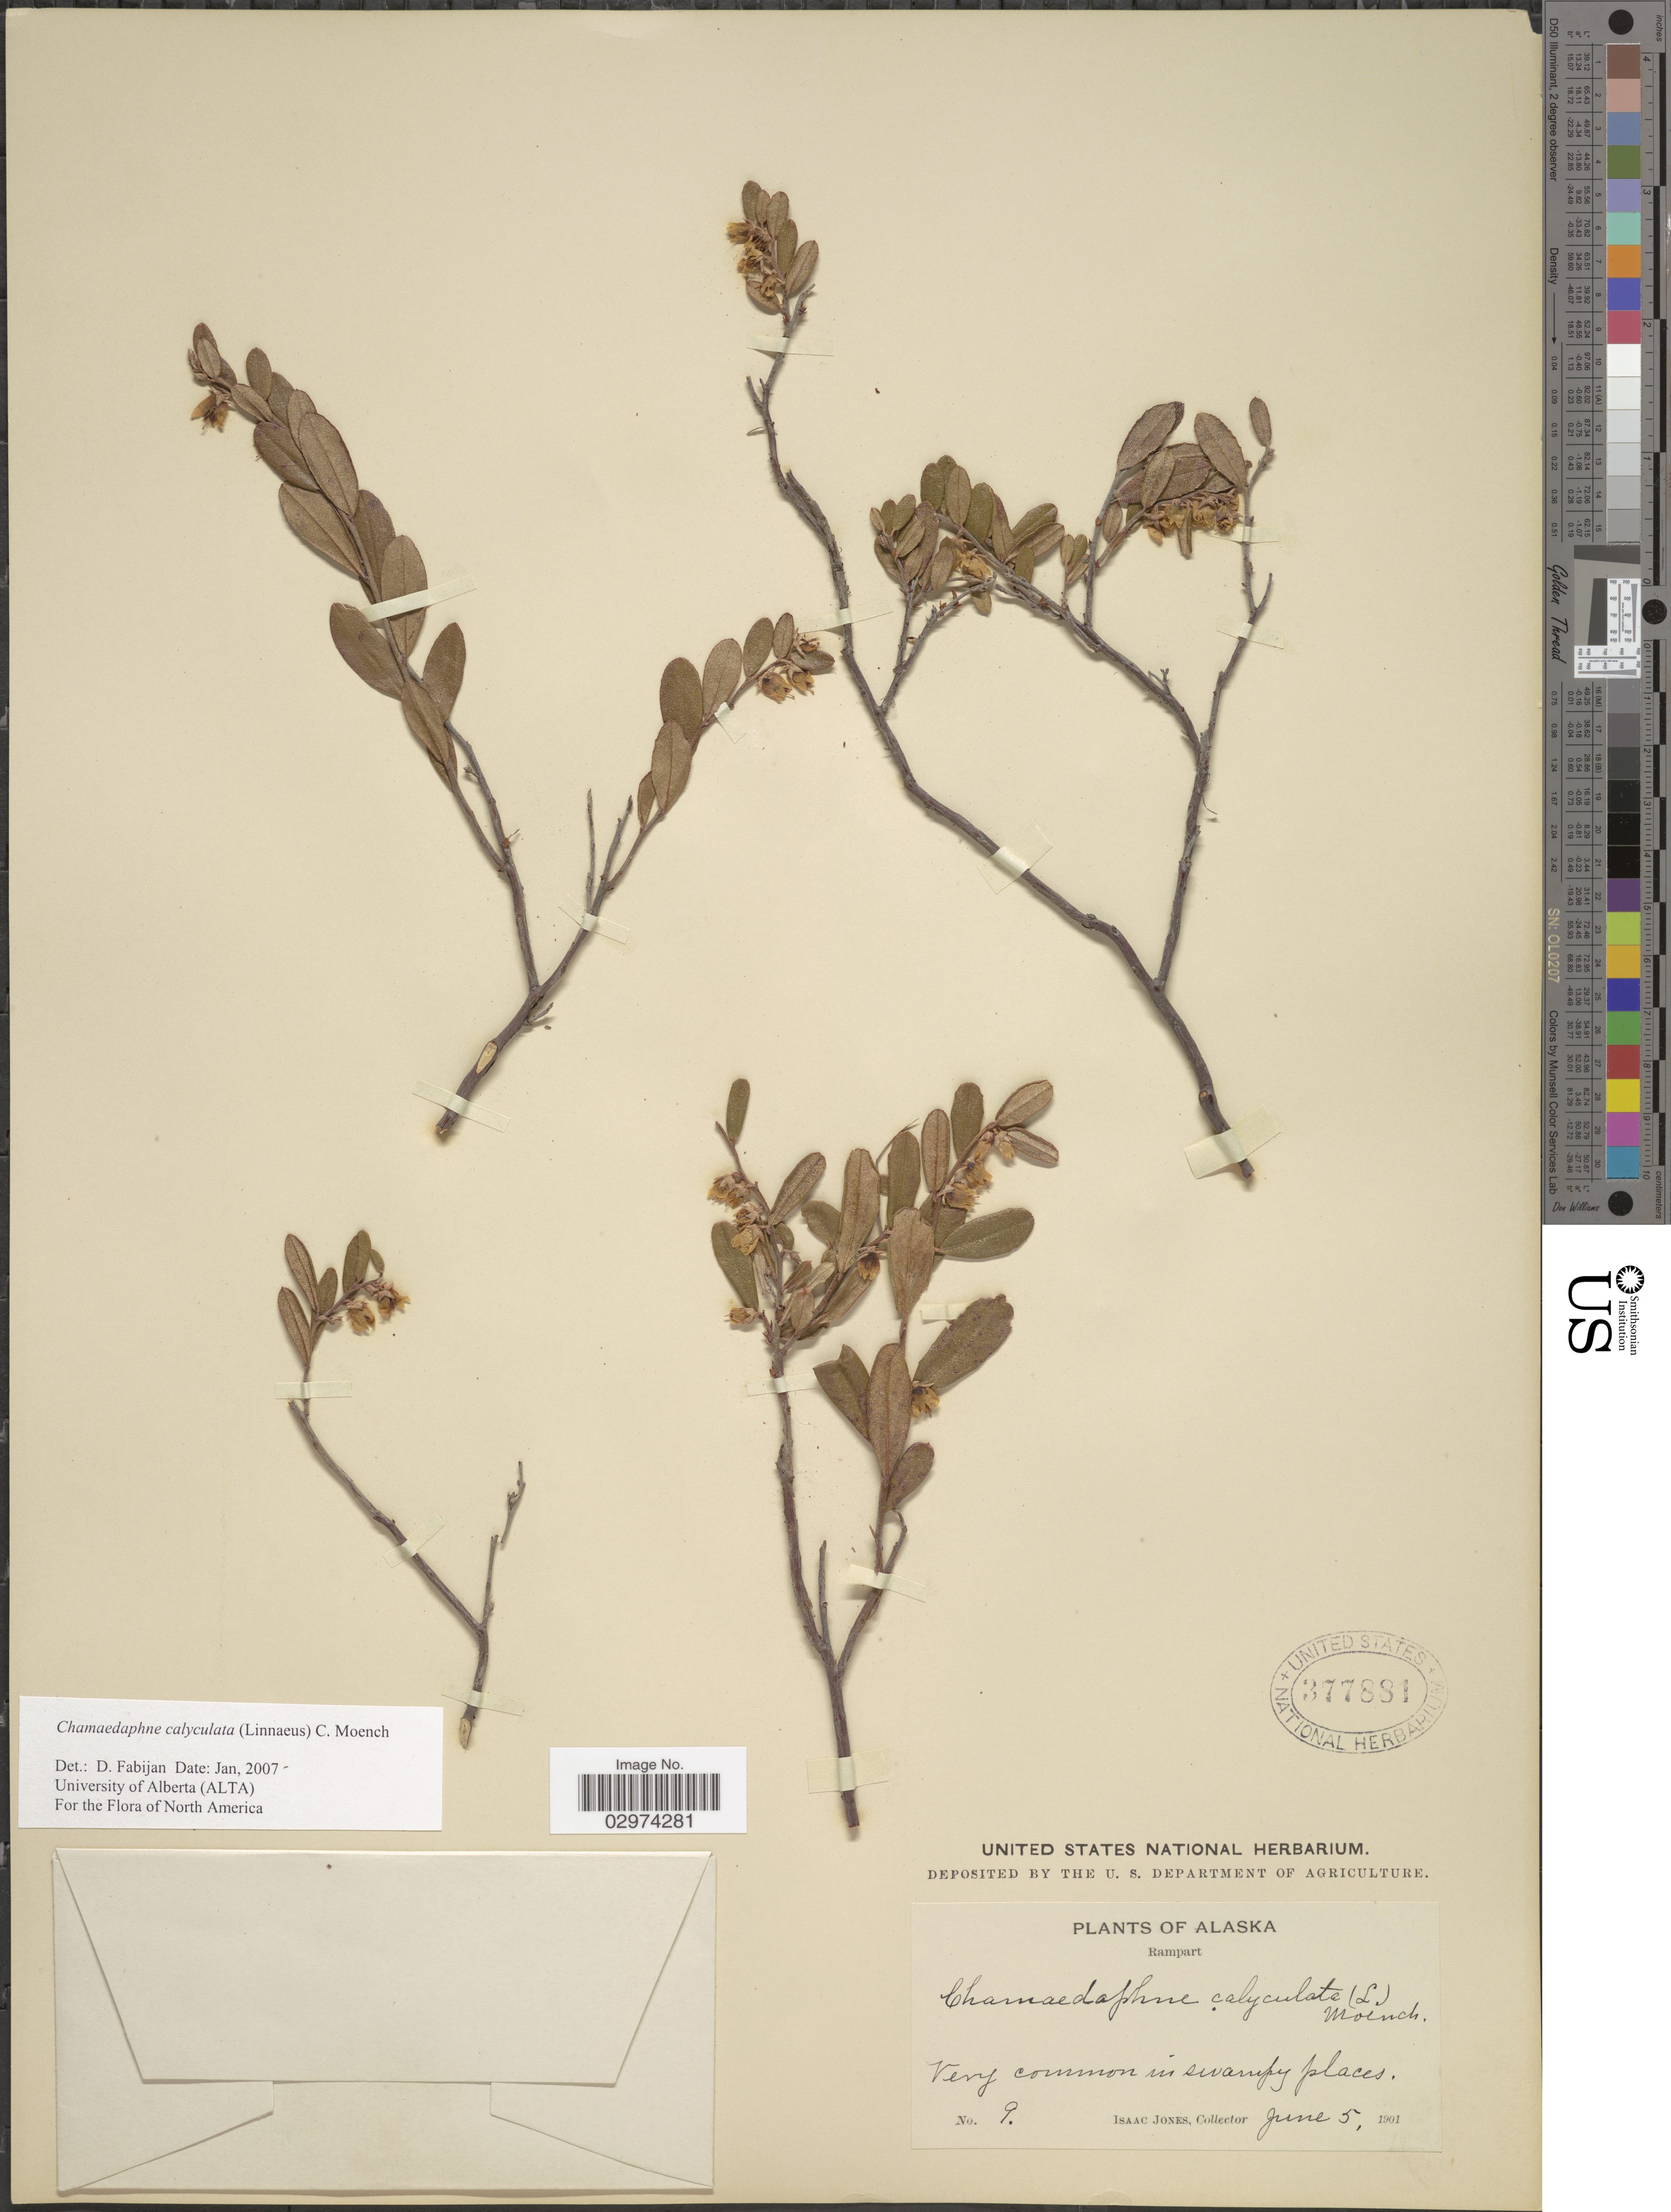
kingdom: Plantae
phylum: Tracheophyta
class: Magnoliopsida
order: Ericales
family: Ericaceae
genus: Chamaedaphne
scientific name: Chamaedaphne calyculata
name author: (L.) Moench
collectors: I. Jones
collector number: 9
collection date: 1901-06-05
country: United States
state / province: Alaska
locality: Rampart.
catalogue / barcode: US 377881